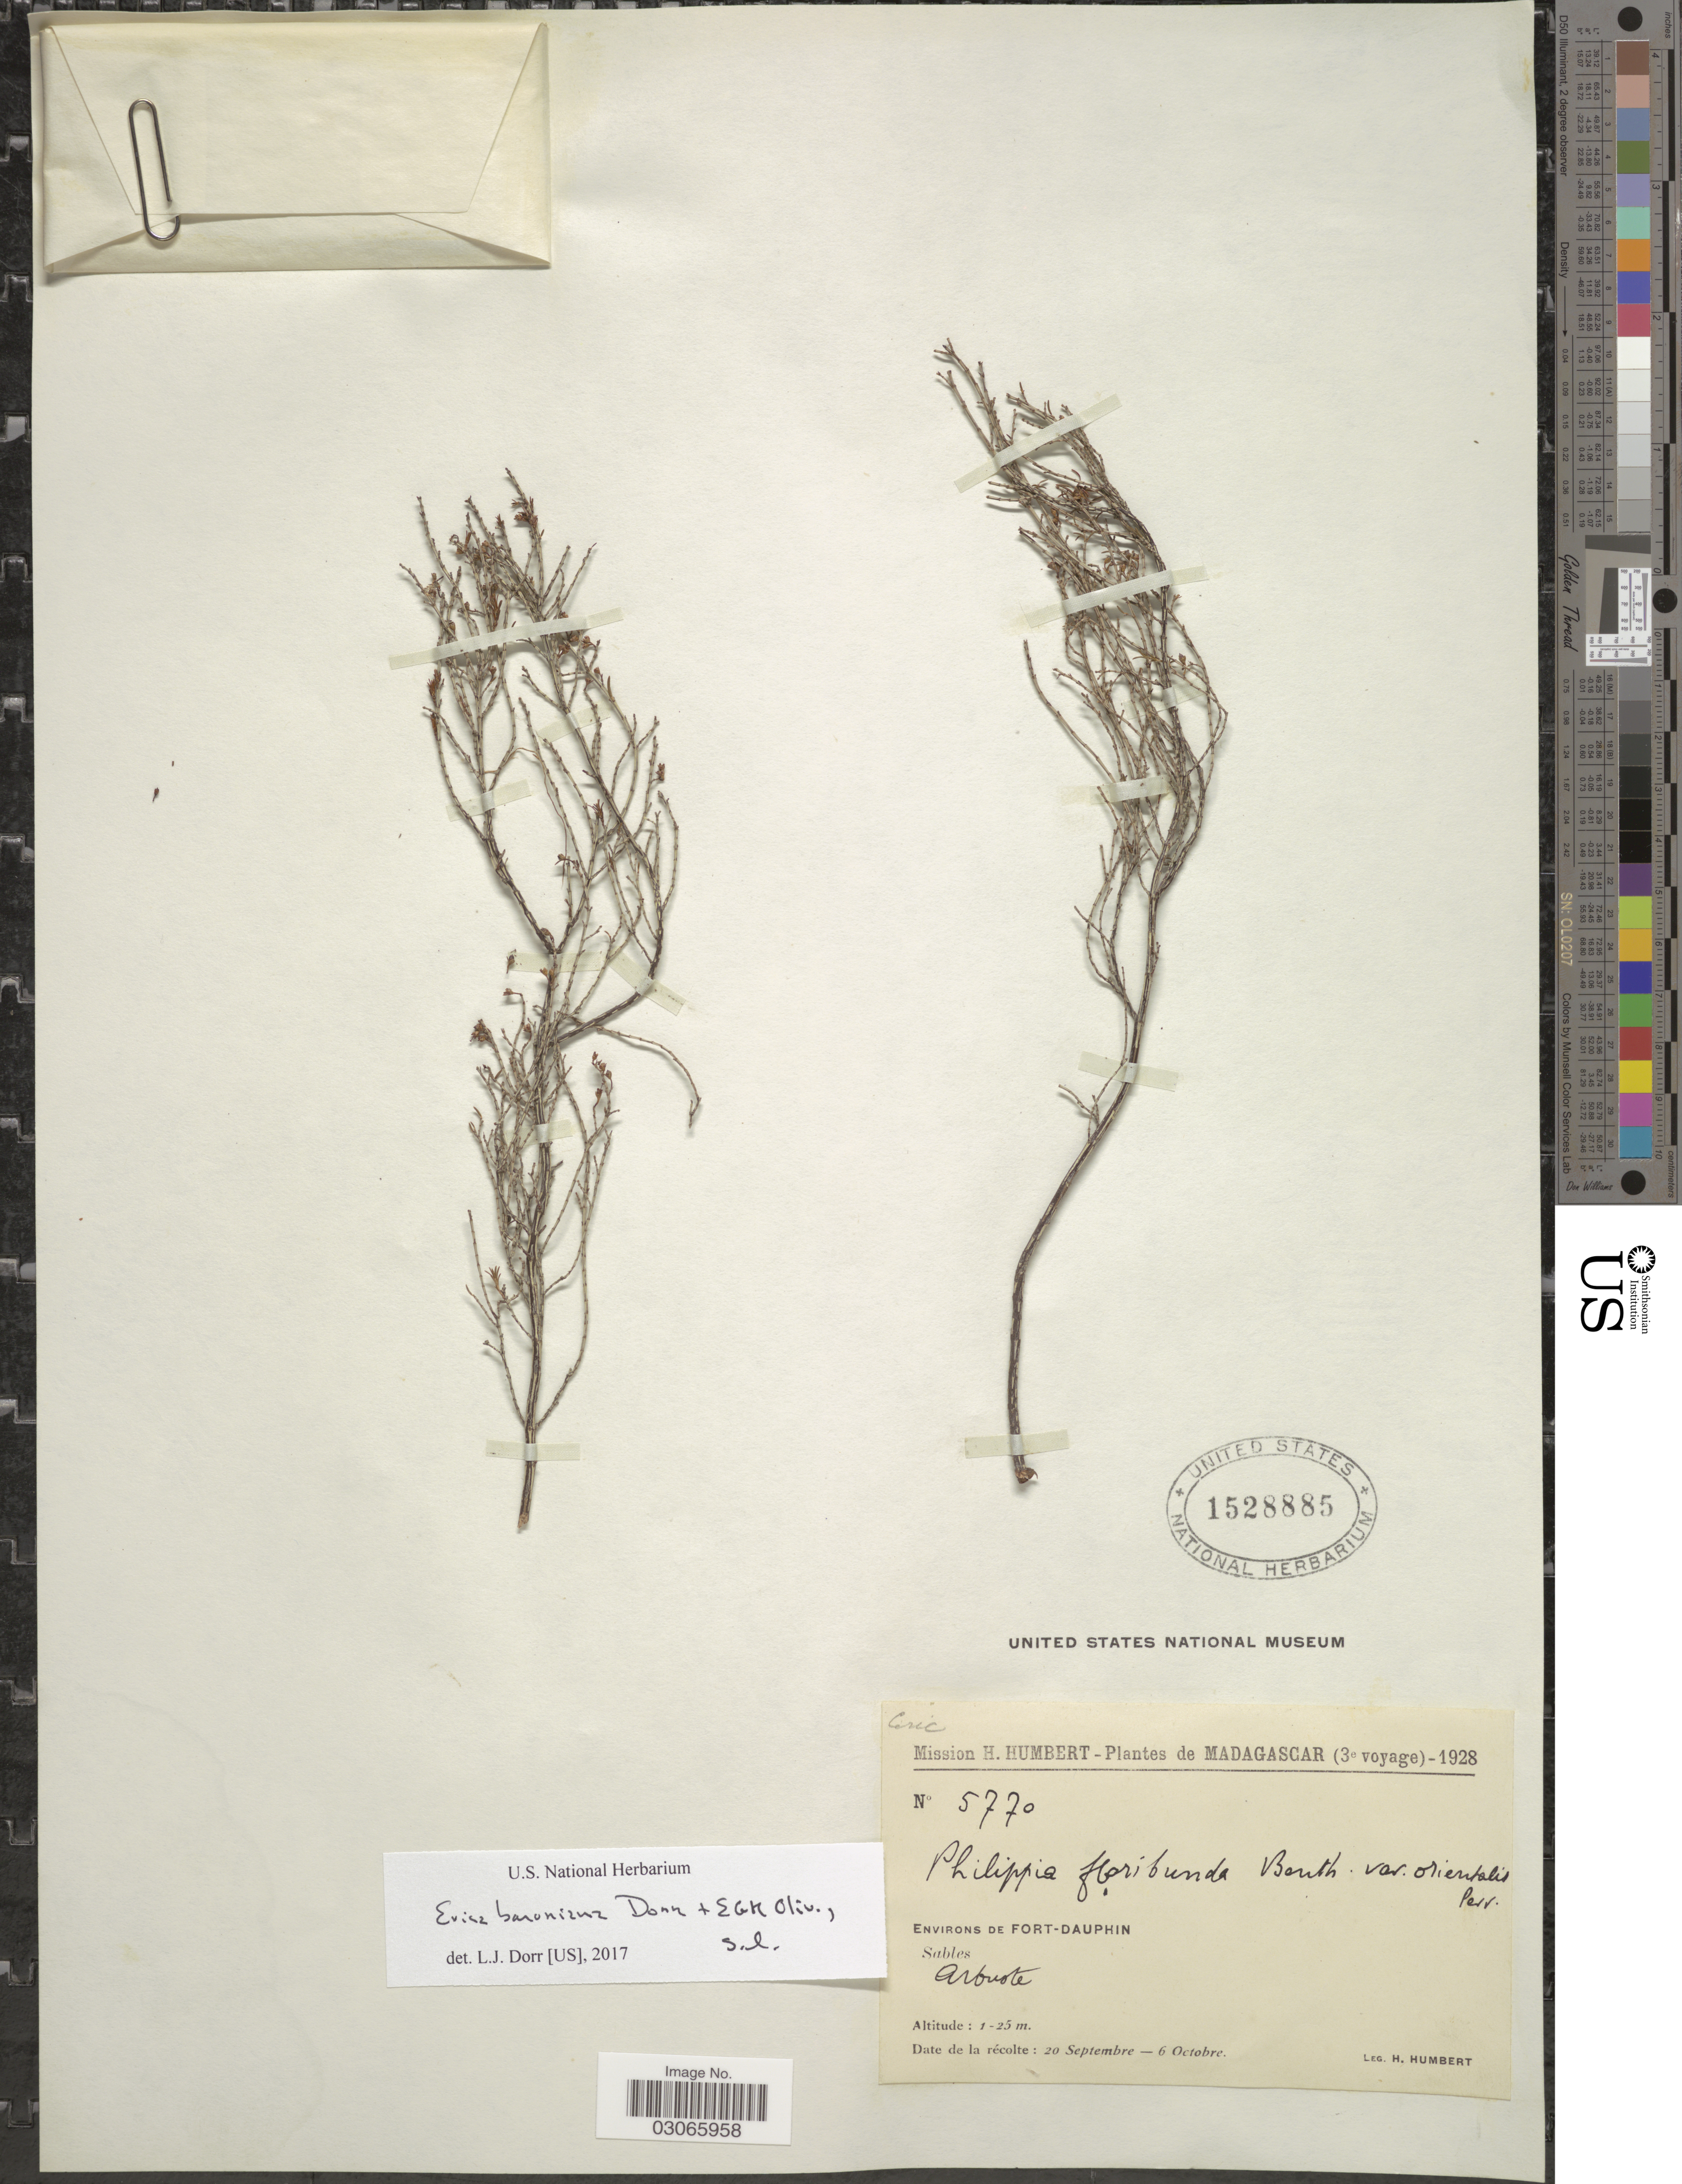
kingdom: Plantae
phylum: Tracheophyta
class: Magnoliopsida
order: Ericales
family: Ericaceae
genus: Erica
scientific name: Erica baroniana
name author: Dorr & E.G.H. Oliv.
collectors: H. Humbert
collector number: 5770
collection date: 1928-09-20/1928-10-06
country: Madagascar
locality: Environs de Fort-Dauphin.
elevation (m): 1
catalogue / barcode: US 1528885